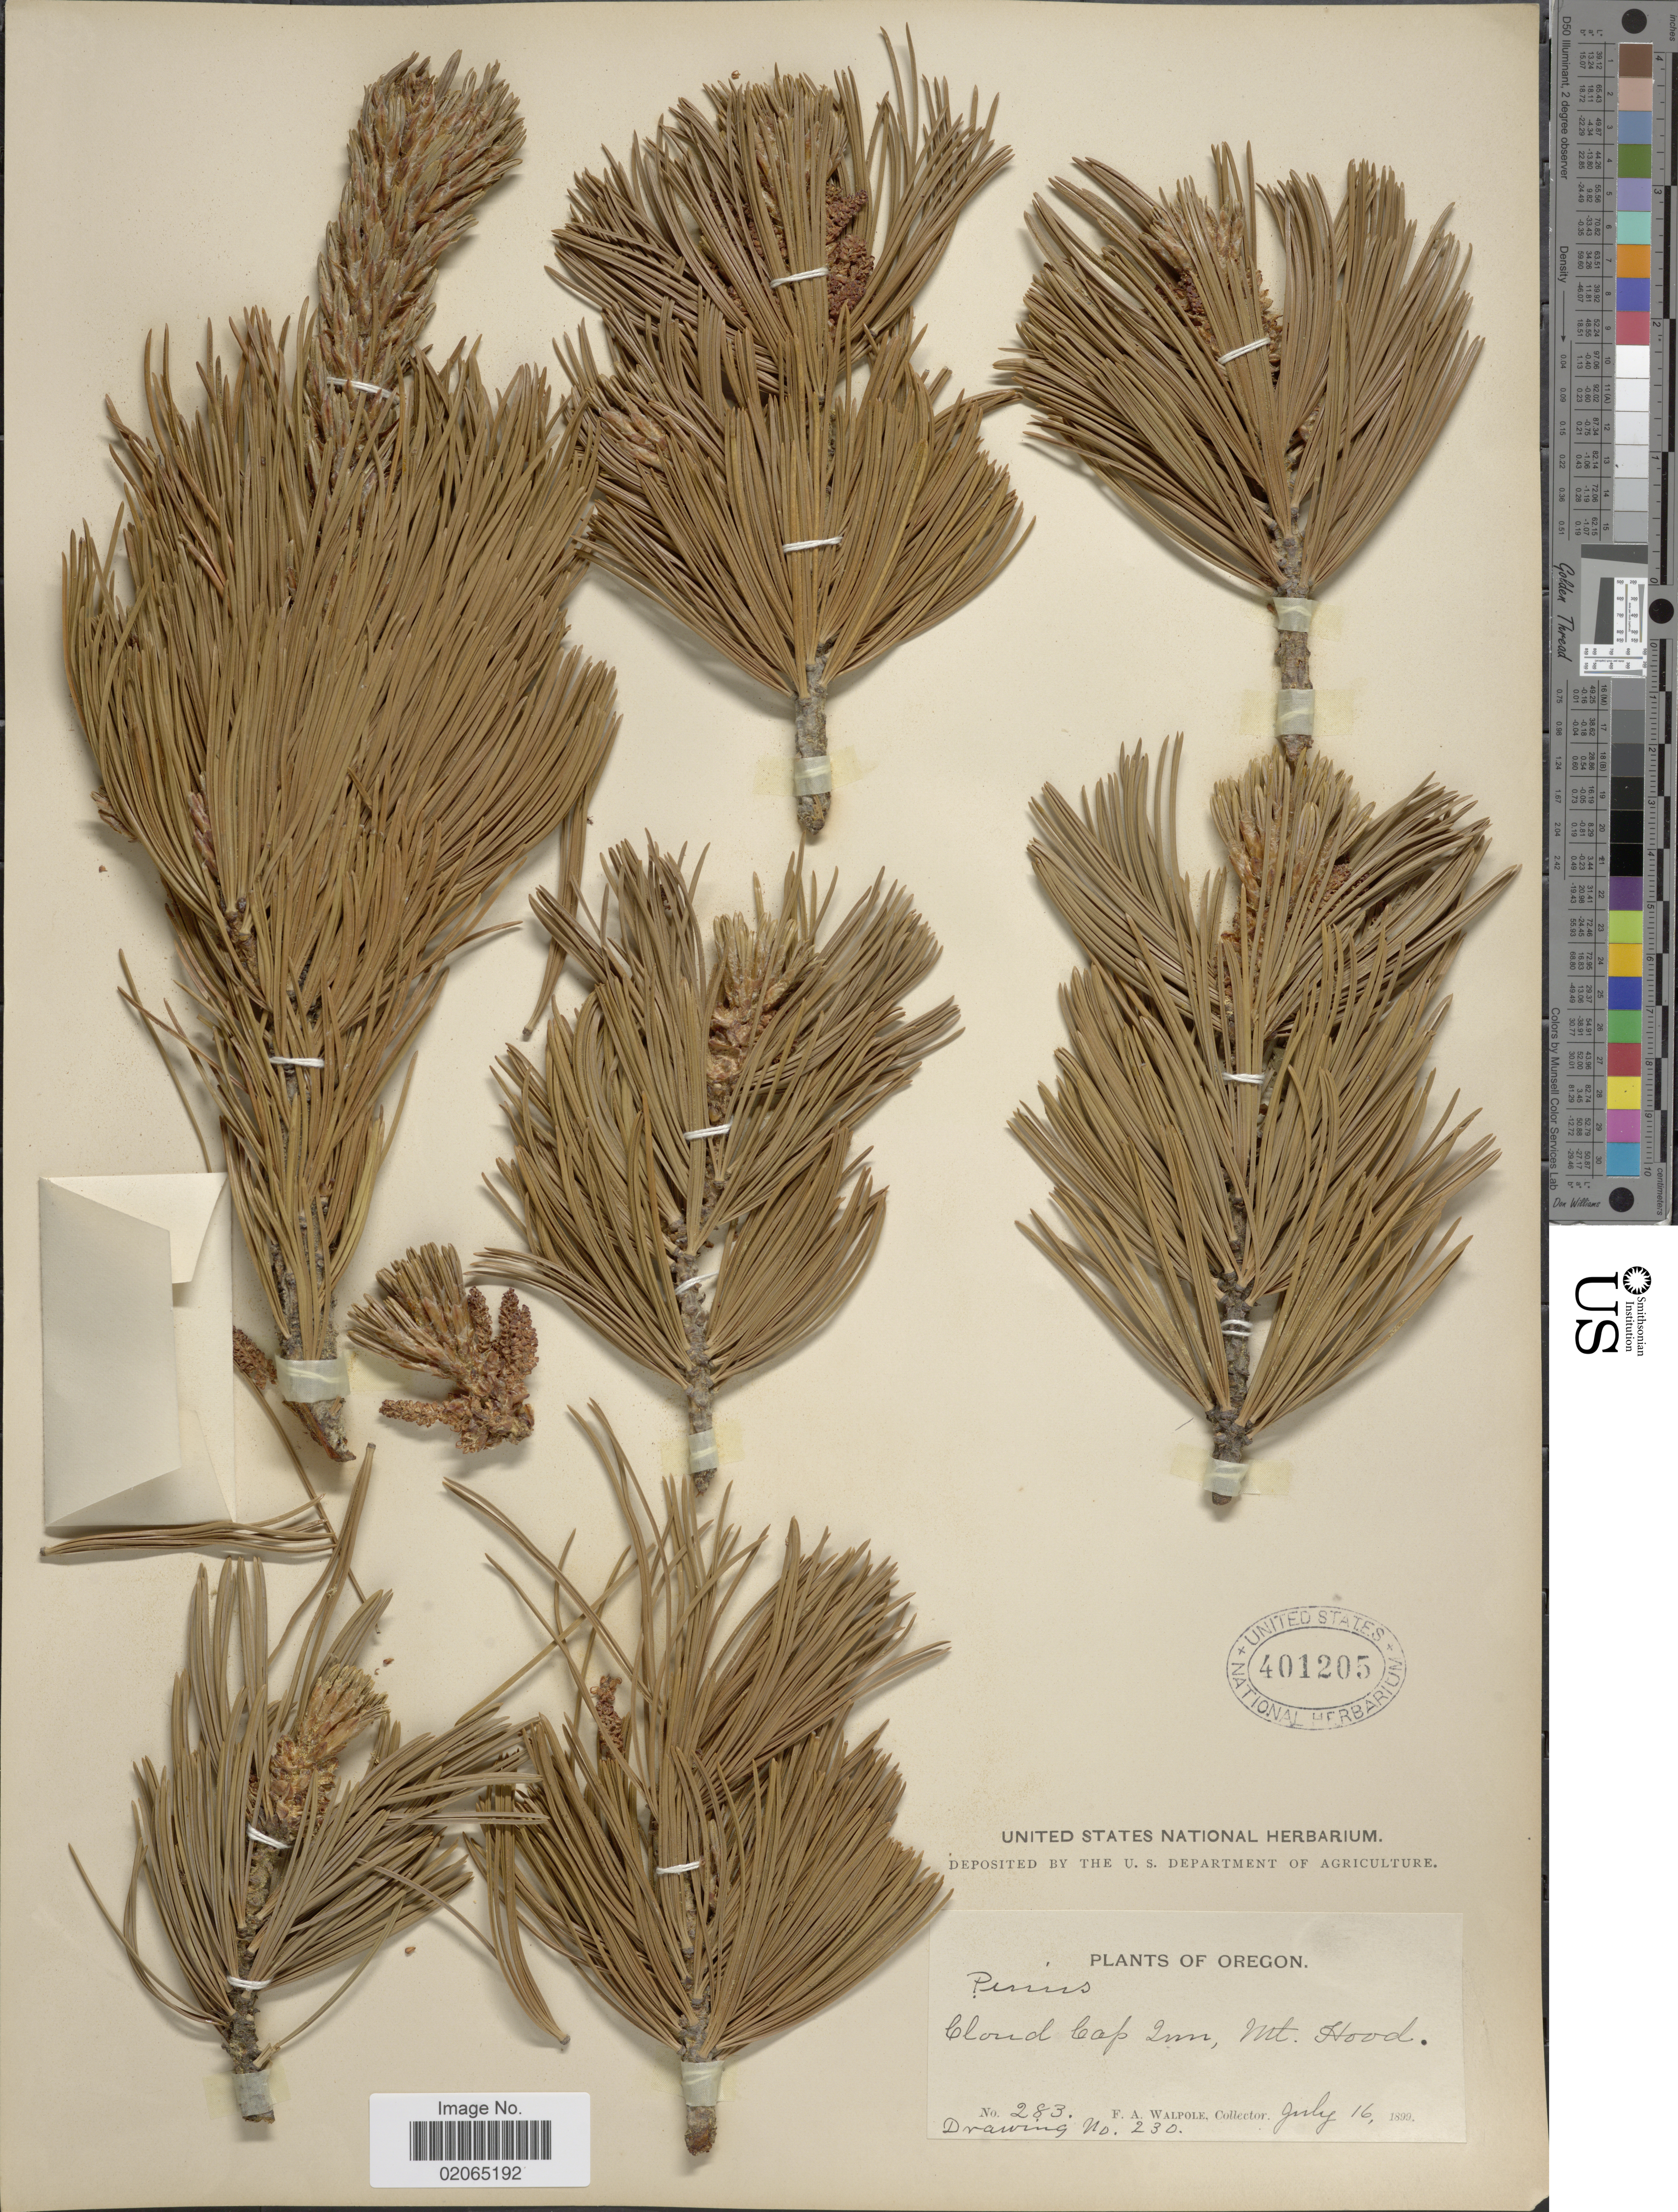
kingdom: Plantae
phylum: Tracheophyta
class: Pinopsida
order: Pinales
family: Pinaceae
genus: Pinus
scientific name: Pinus sp.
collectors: F. Walpole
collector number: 283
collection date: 1899-07-16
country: United States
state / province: Oregon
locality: Cloud Cap Inn, Mt. Hood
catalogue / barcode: US 401205